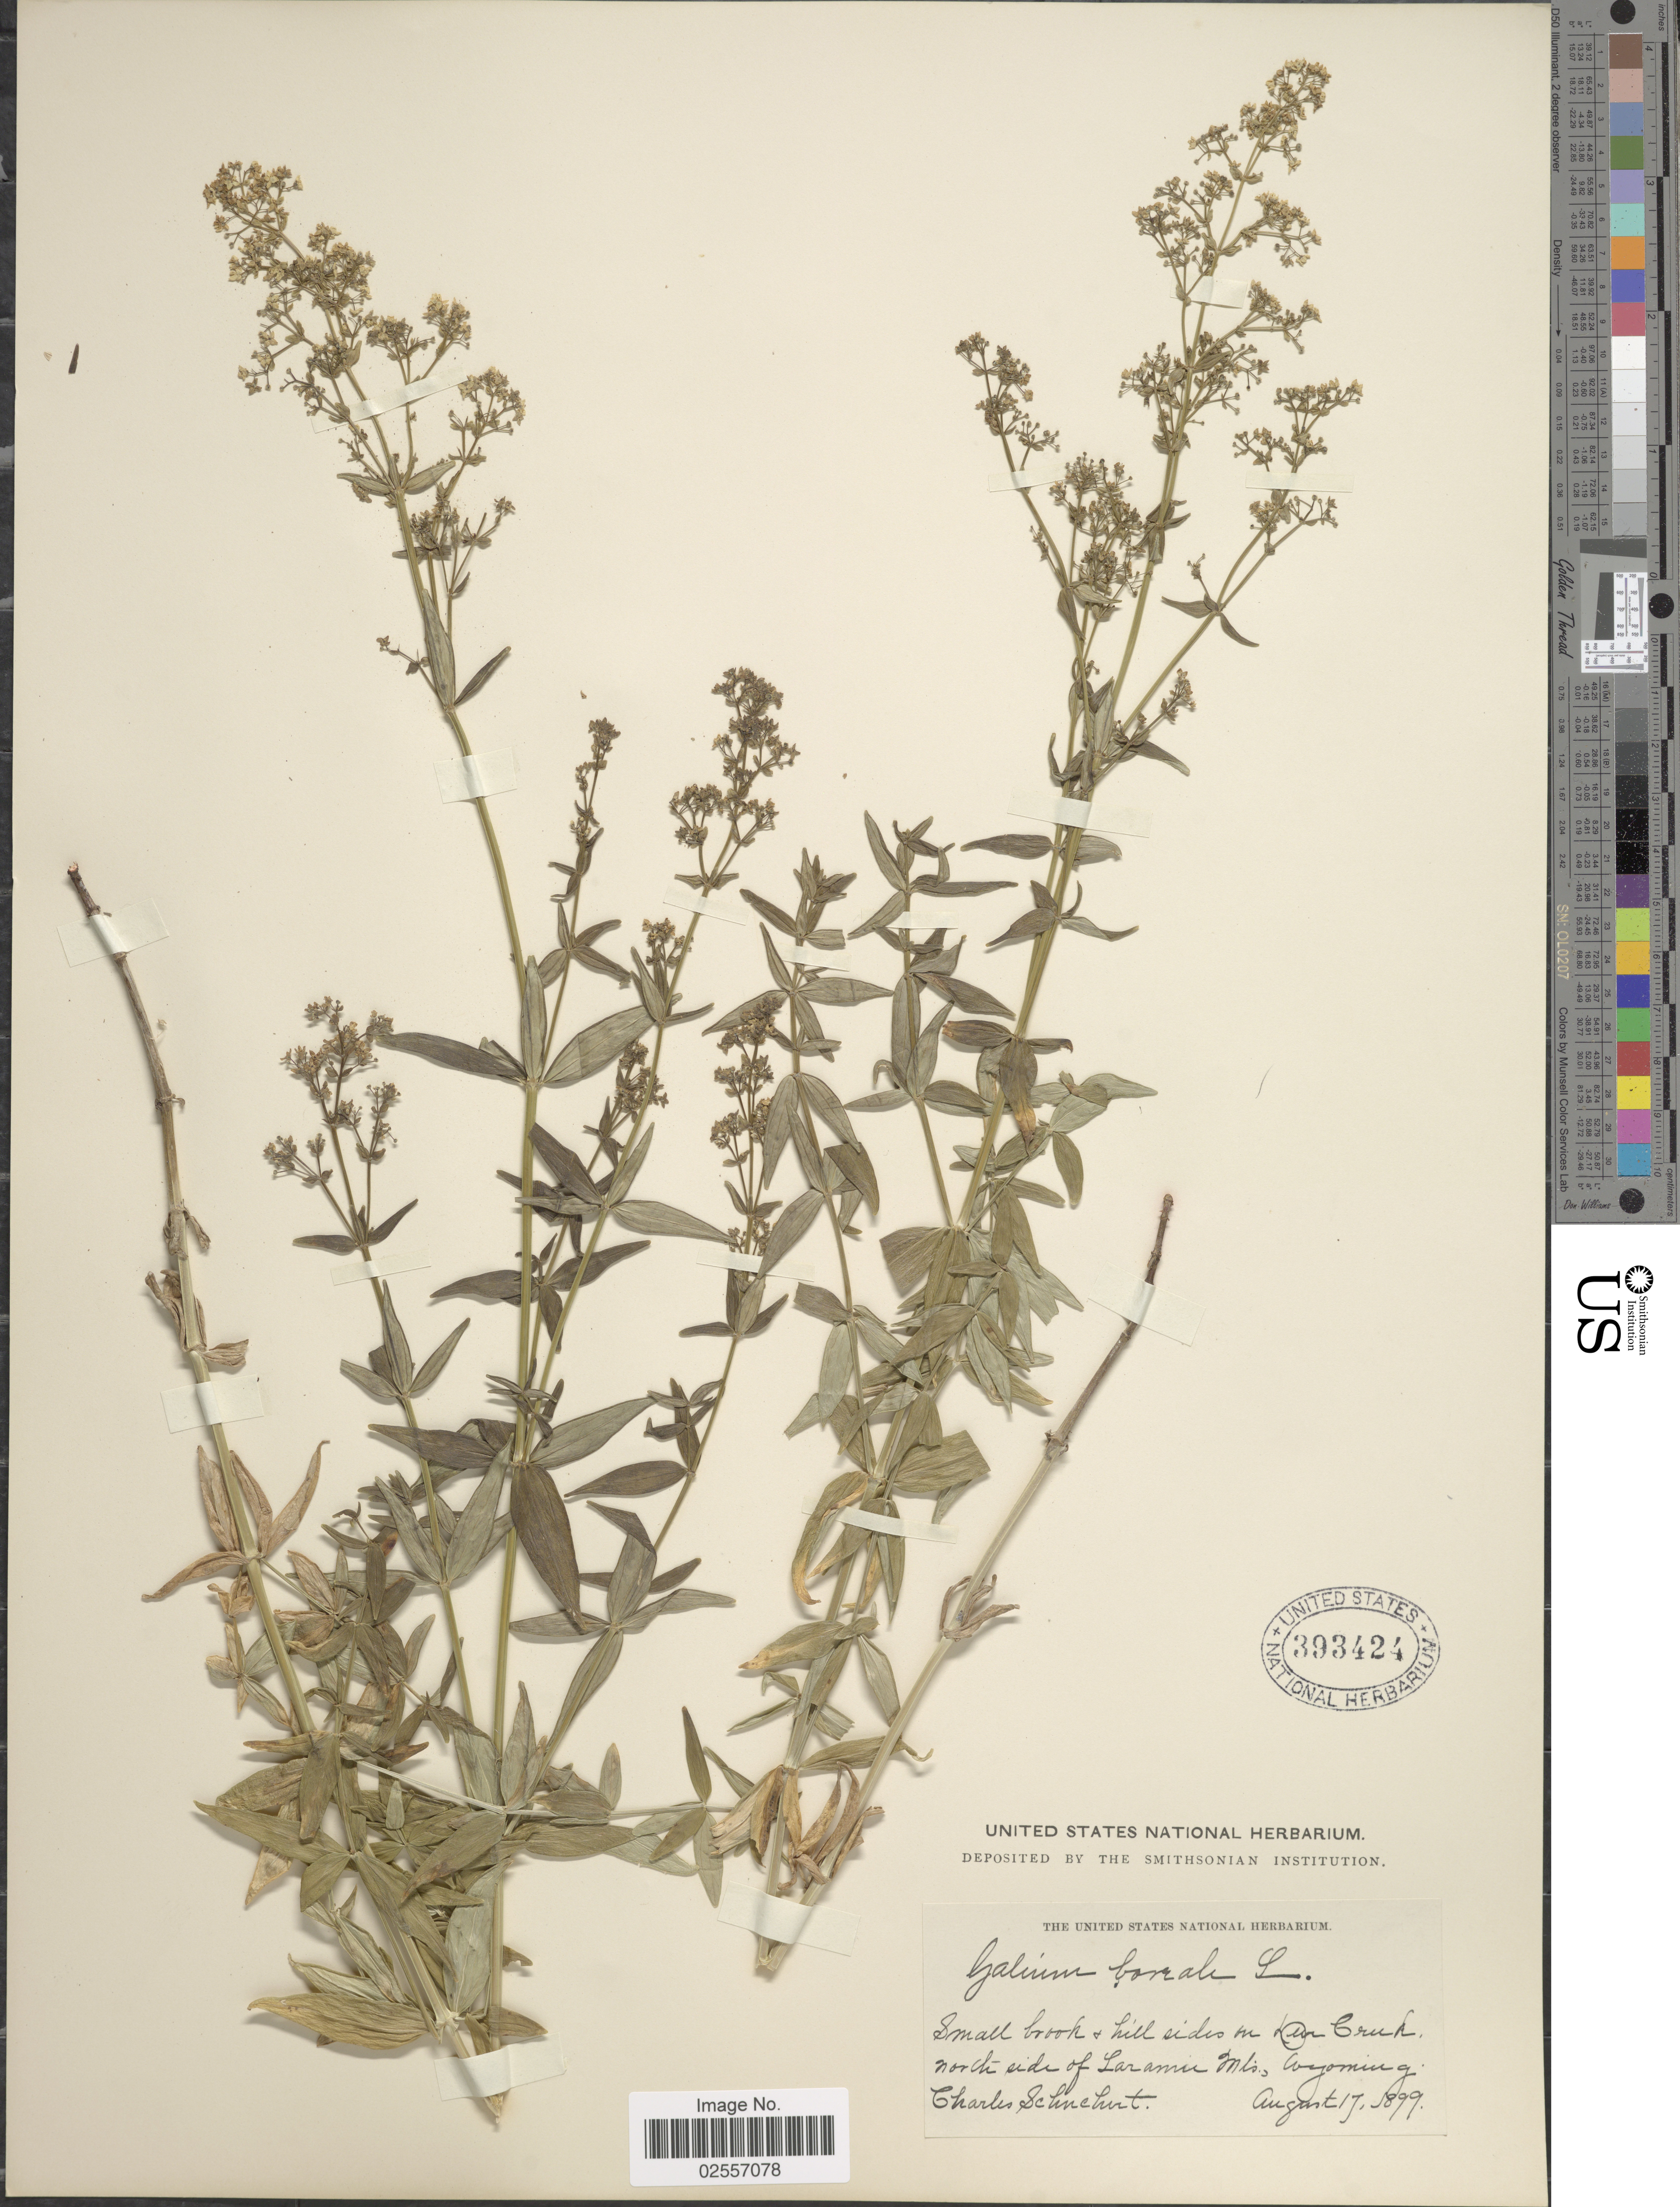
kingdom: Plantae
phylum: Tracheophyta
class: Magnoliopsida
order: Gentianales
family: Rubiaceae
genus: Galium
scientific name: Galium boreale L.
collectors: C. Schuchert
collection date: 1899-08-17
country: United States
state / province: Wyoming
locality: Small brook + hill sides on Bear Creek, north side of Laramie Mts.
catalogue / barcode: US 393424